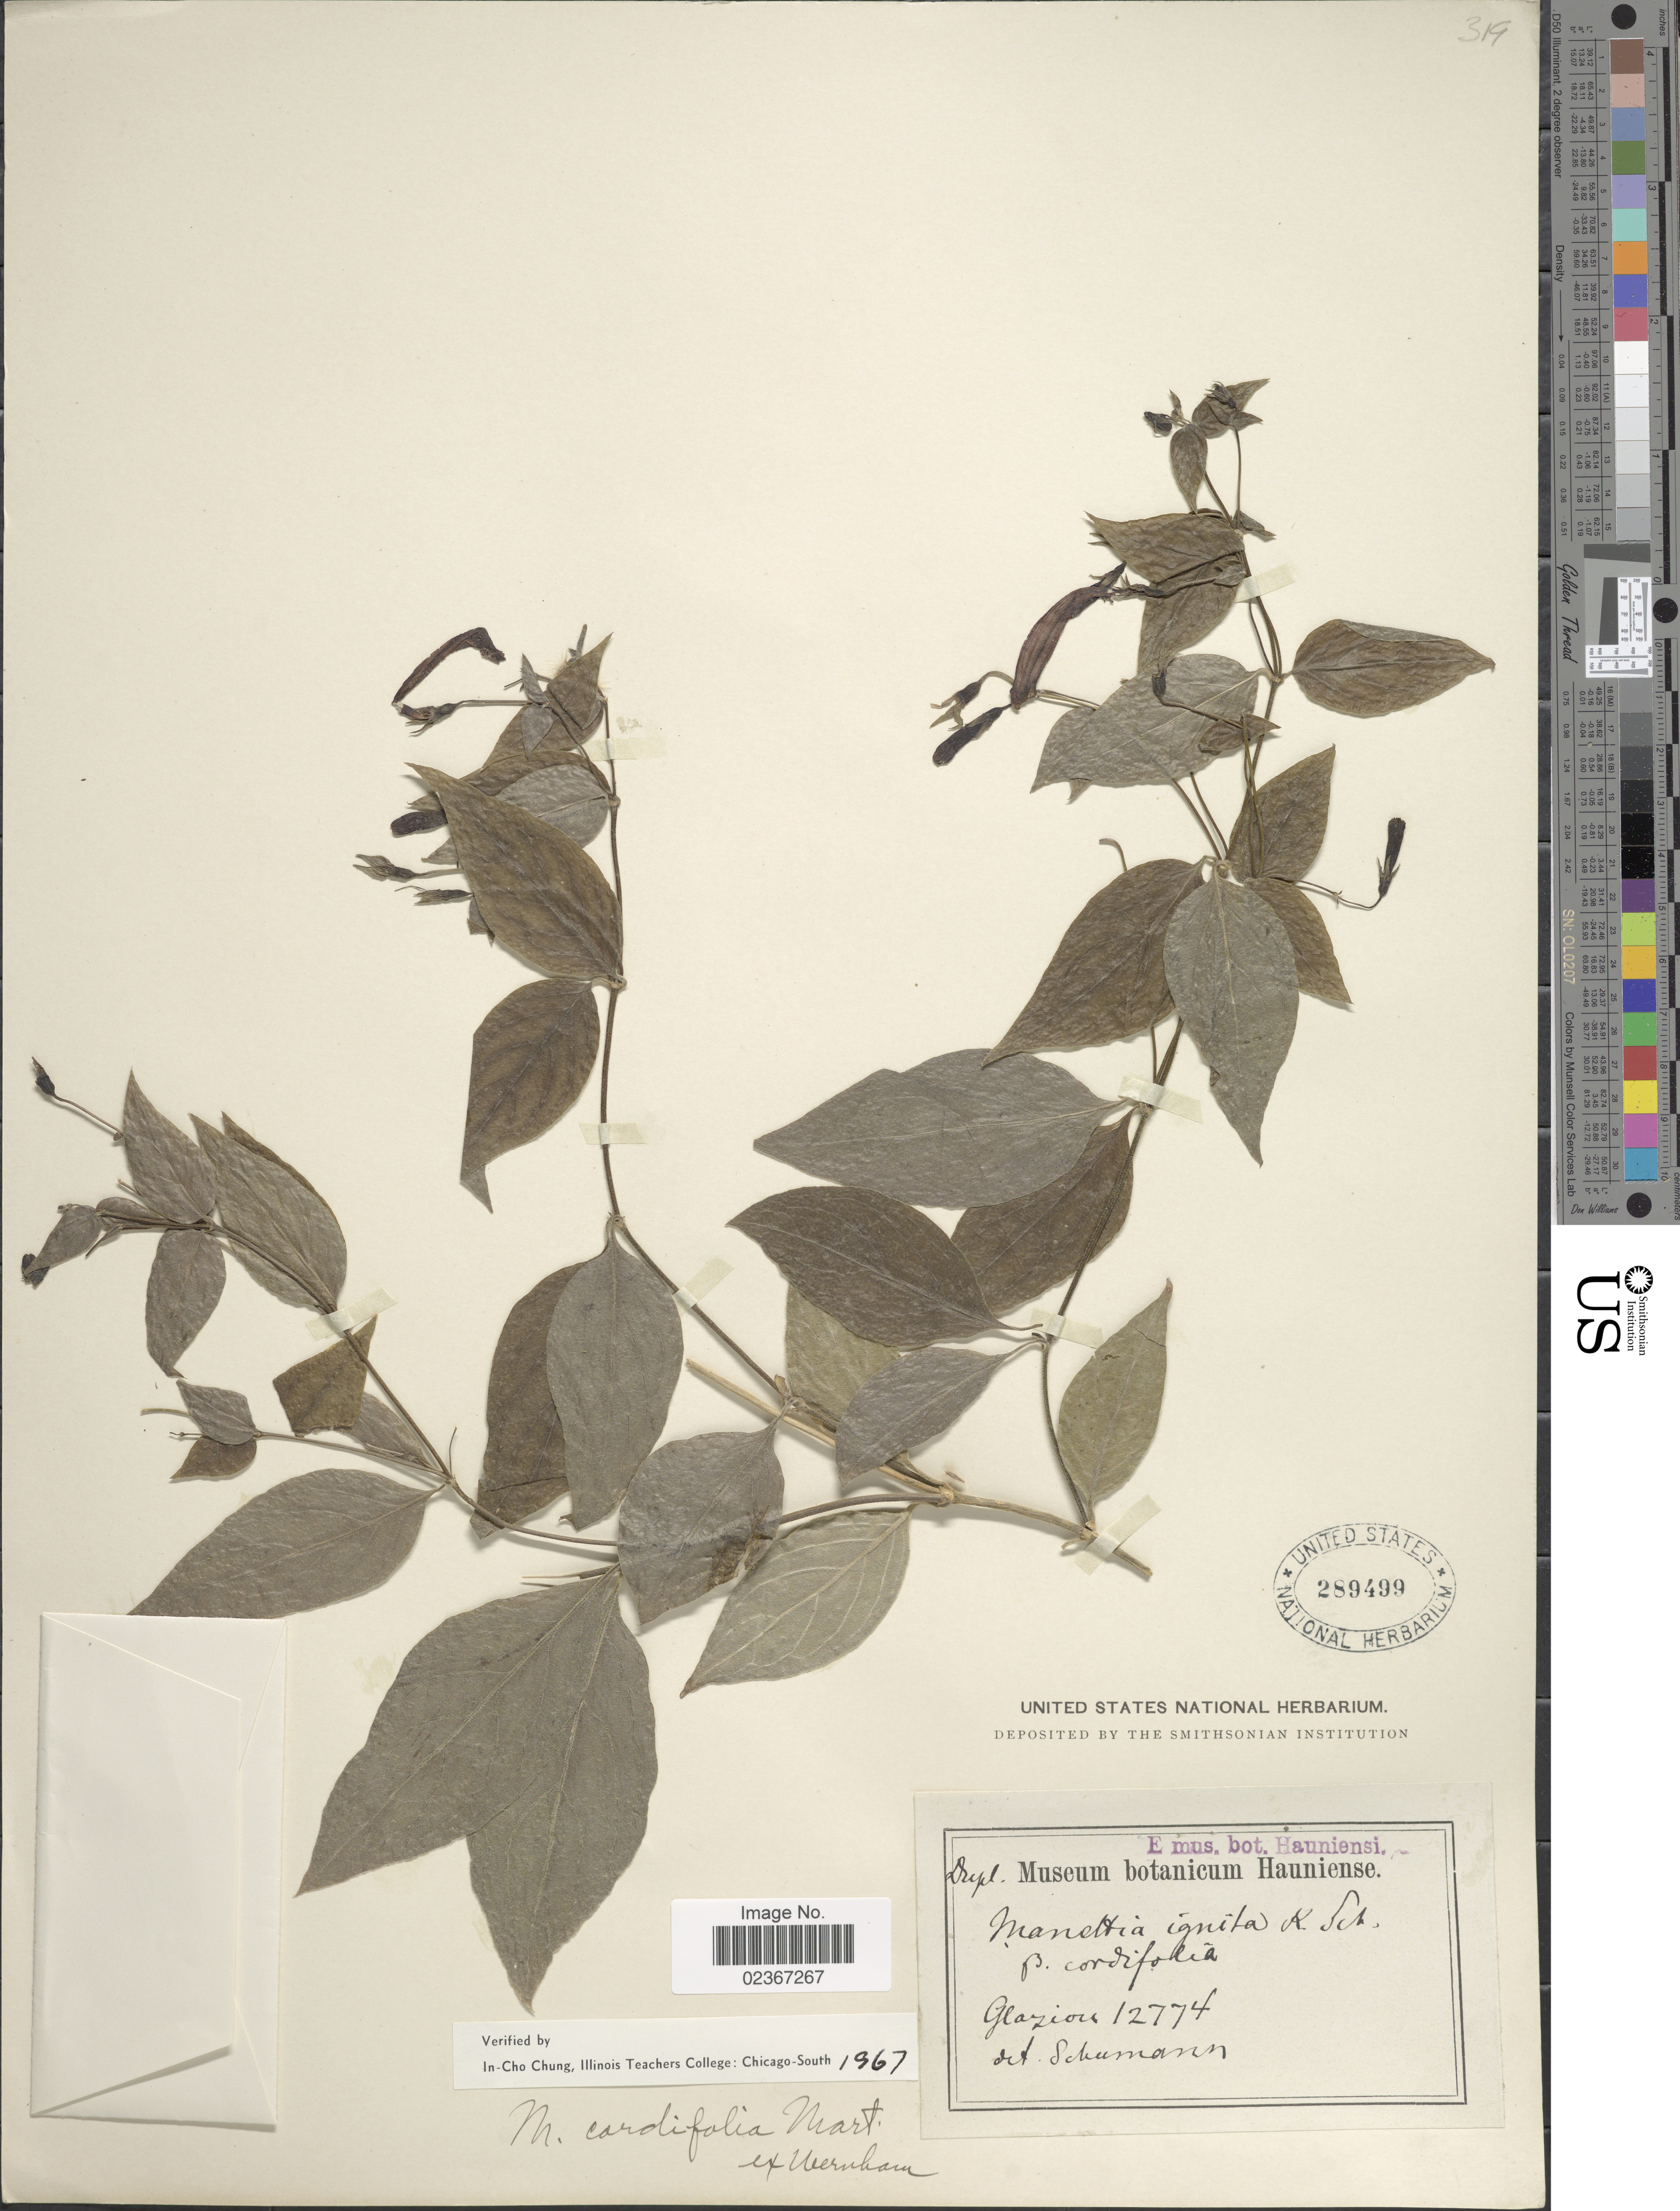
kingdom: Plantae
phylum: Tracheophyta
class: Magnoliopsida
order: Gentianales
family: Rubiaceae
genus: Manettia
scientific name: Manettia cordifolia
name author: Mart.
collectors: Glaziou, --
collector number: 12774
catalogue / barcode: US 289499